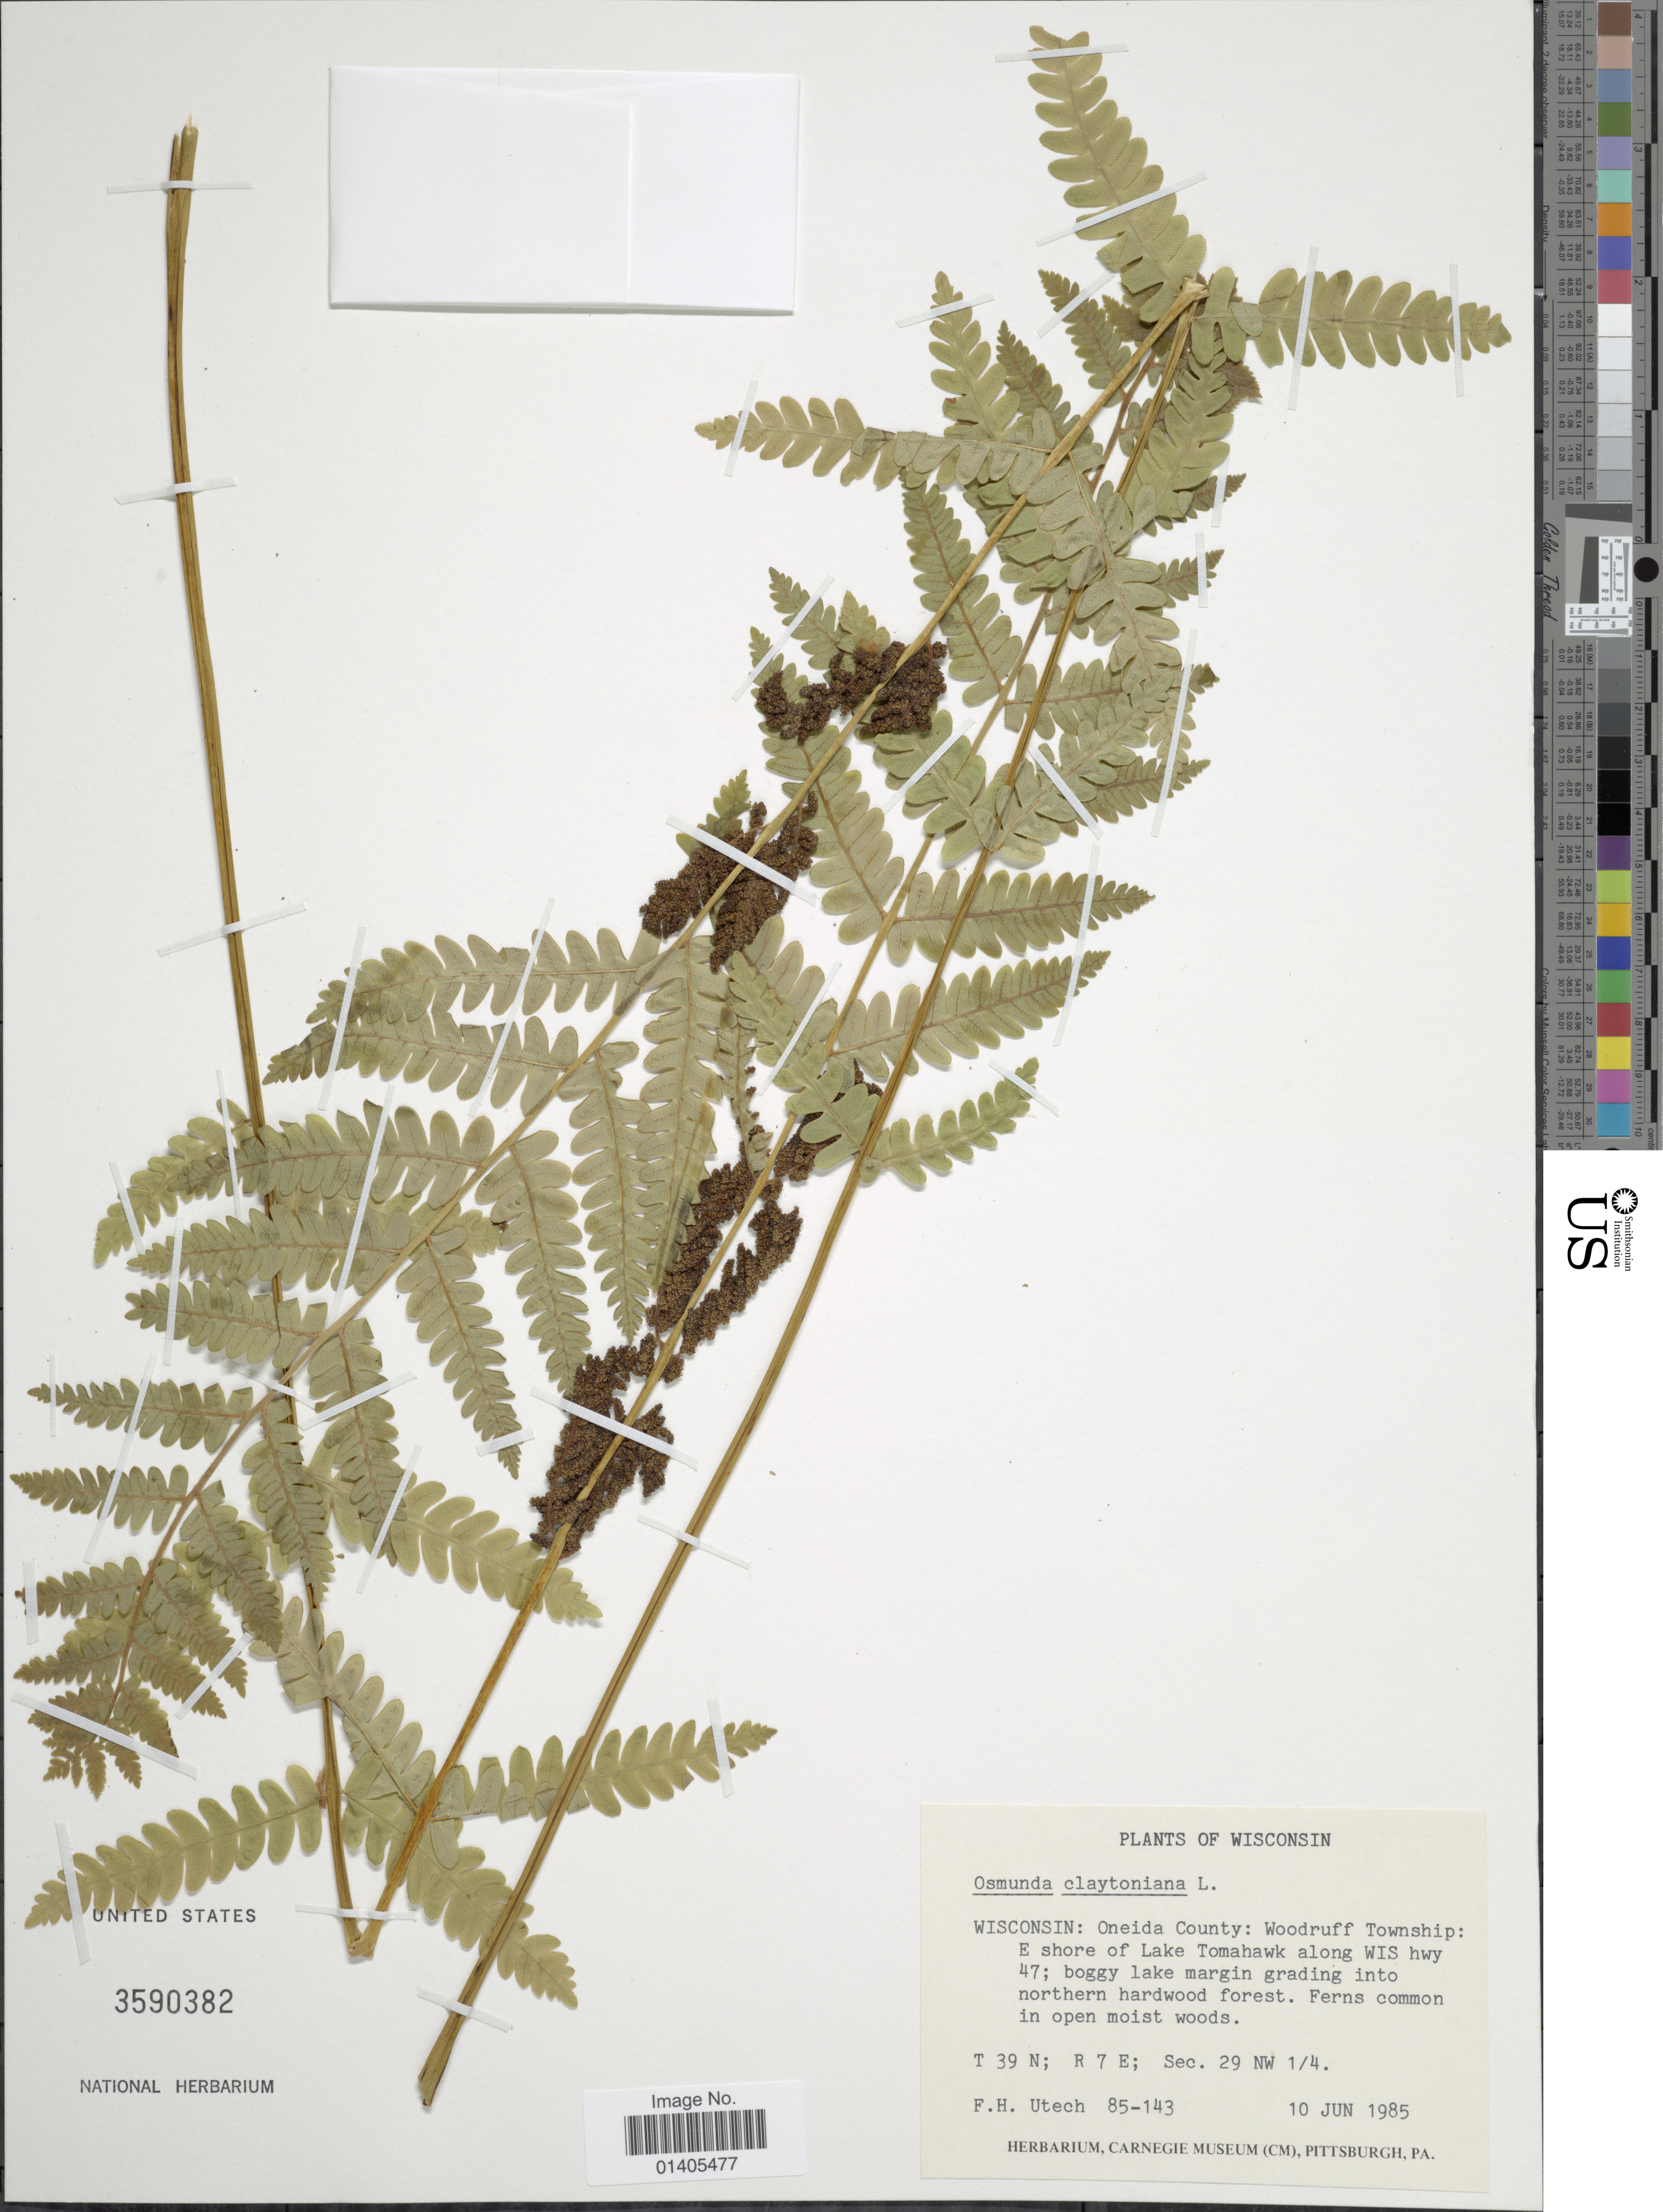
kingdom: Plantae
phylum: Tracheophyta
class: Polypodiopsida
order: Osmundales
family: Osmundaceae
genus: Osmunda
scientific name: Osmunda claytoniana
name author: (L.) Tagawa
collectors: F. Utech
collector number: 85-143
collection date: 1985-06-10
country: United States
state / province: Wisconsin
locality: Oneida County: Woodruff Township: E shore of Lake Tomahawk along WIS hwy 47; boggy lake margin grading into northern hardwood forest, T 39 N; R 7 E; Sec 29 NW ½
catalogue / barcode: US 3590382